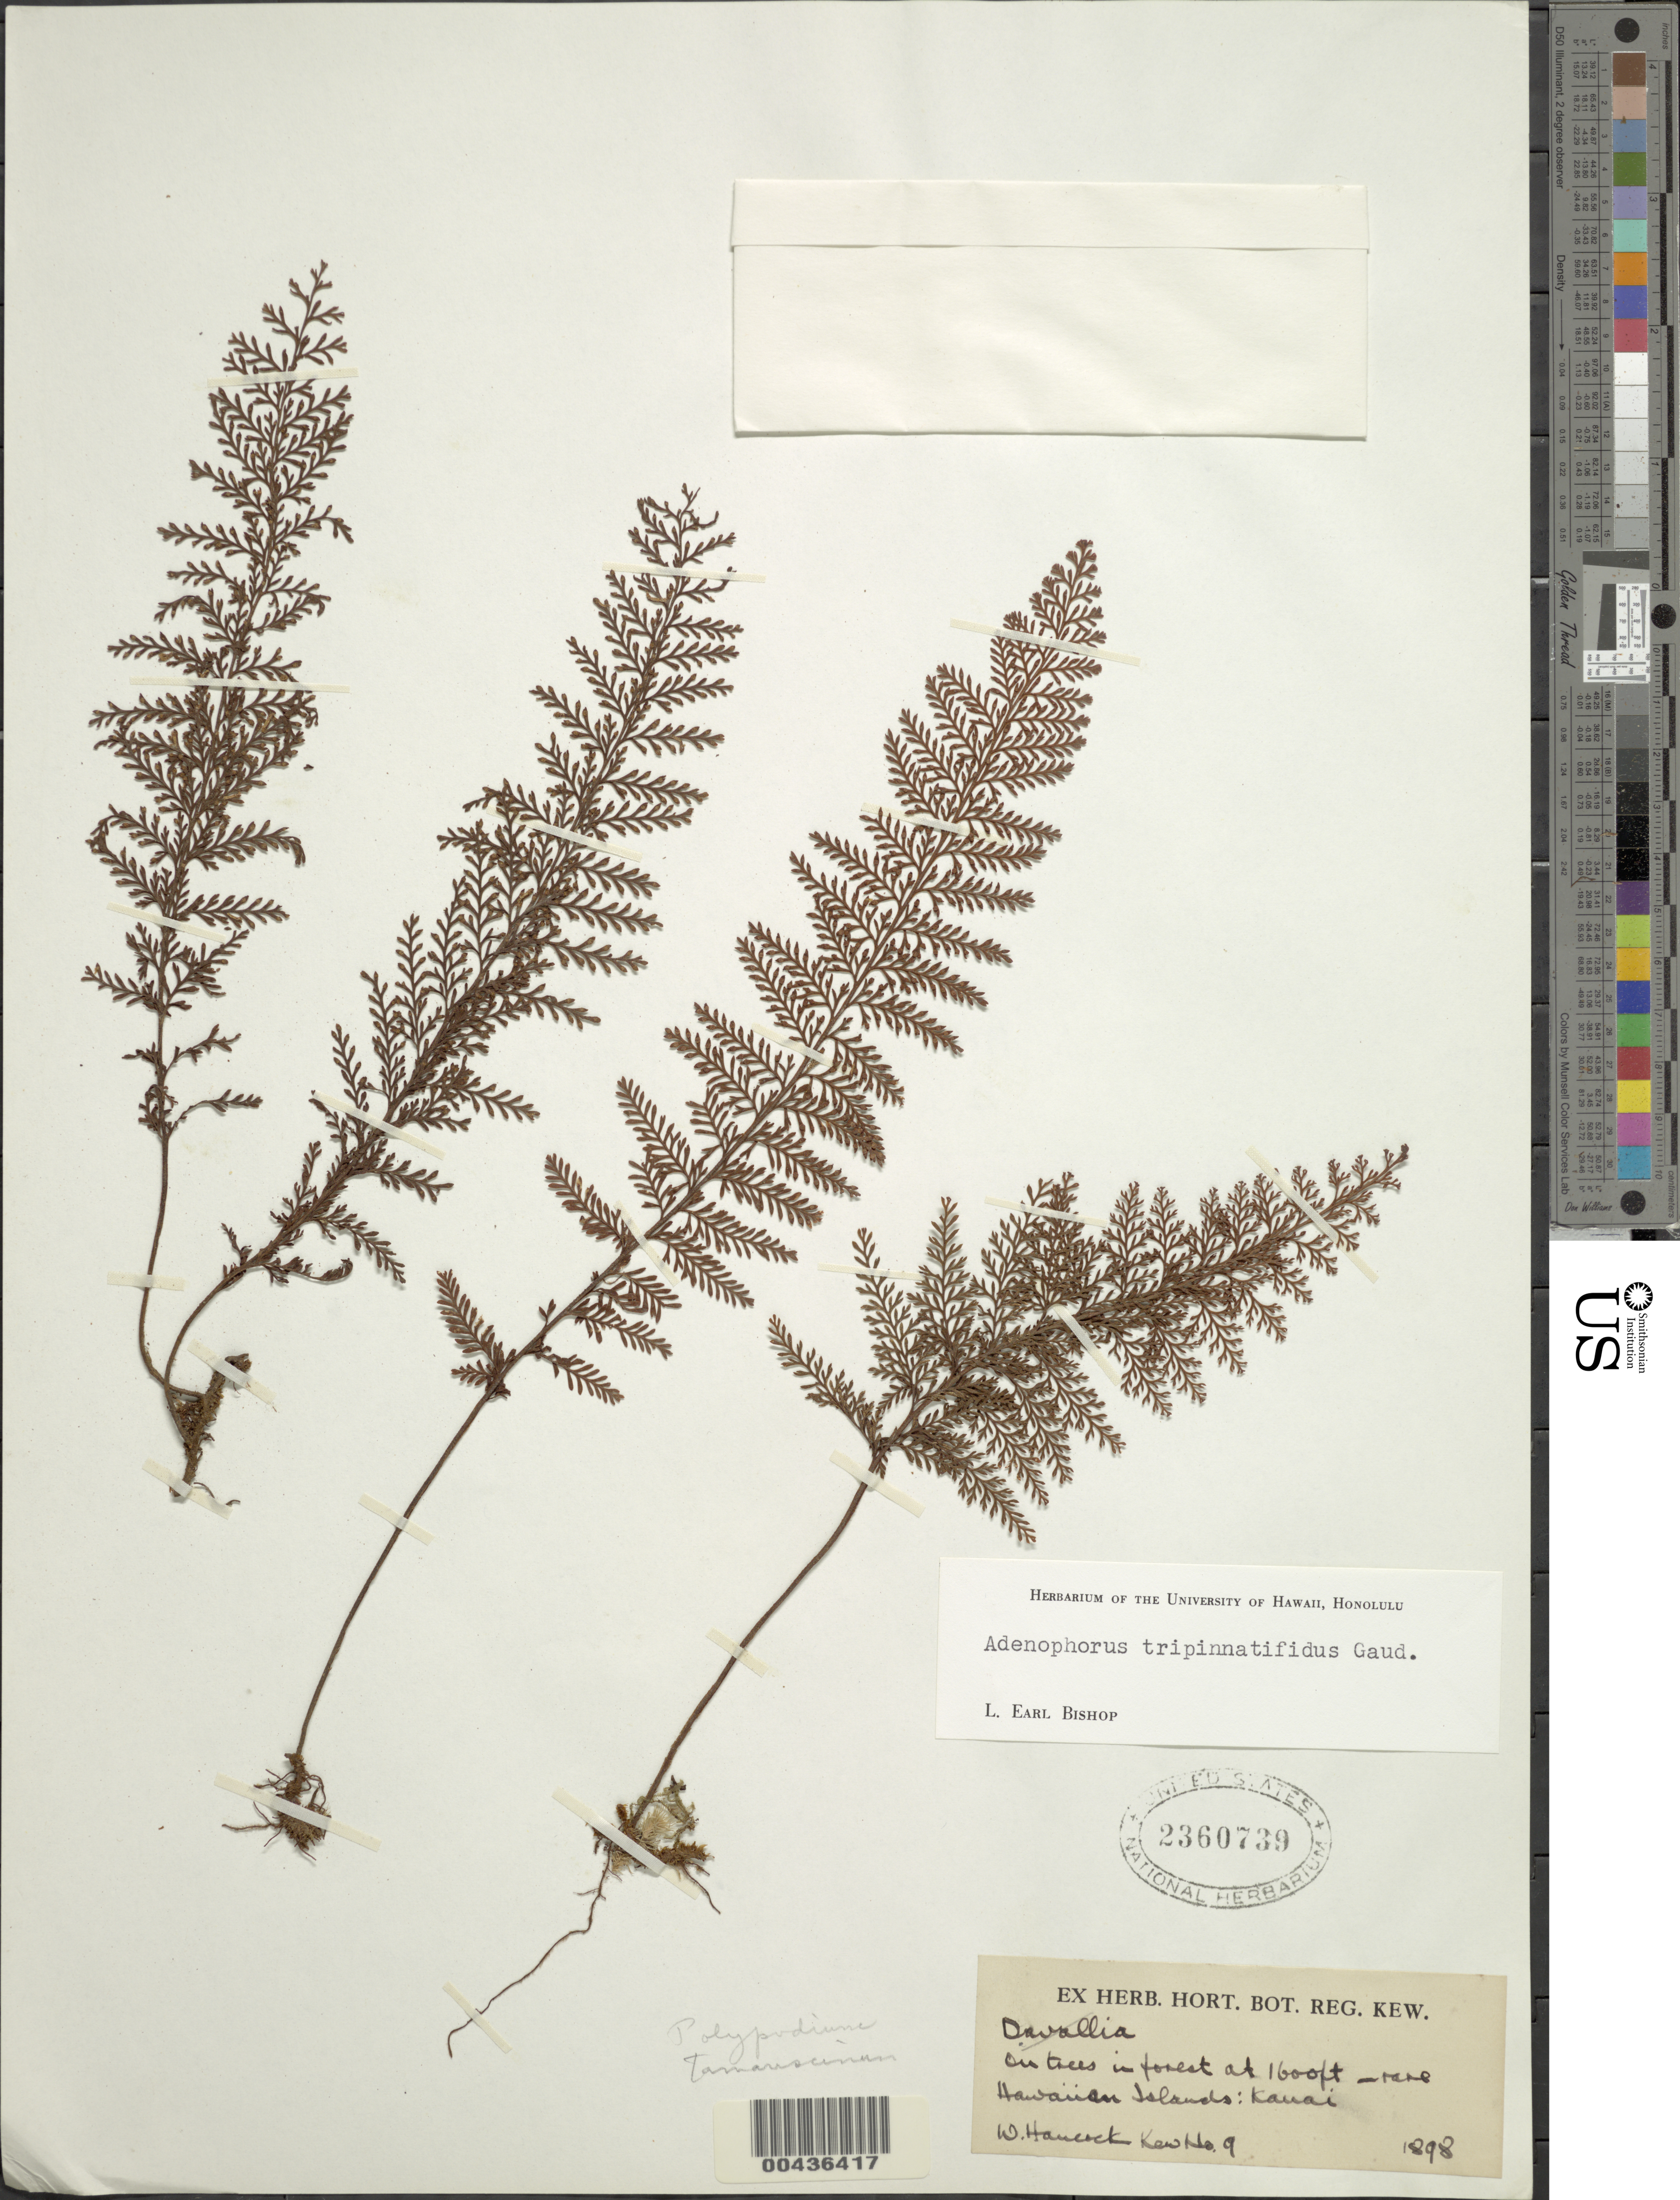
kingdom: Plantae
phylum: Tracheophyta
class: Polypodiopsida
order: Polypodiales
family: Polypodiaceae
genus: Adenophorus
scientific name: Adenophorus tripinnatifidus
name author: Gaudich.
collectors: W. Hancock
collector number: Kew No. 9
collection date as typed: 1898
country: United States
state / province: Hawaii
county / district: Kauai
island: Kaua'i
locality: On trees in forest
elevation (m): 488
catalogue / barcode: US 2360739